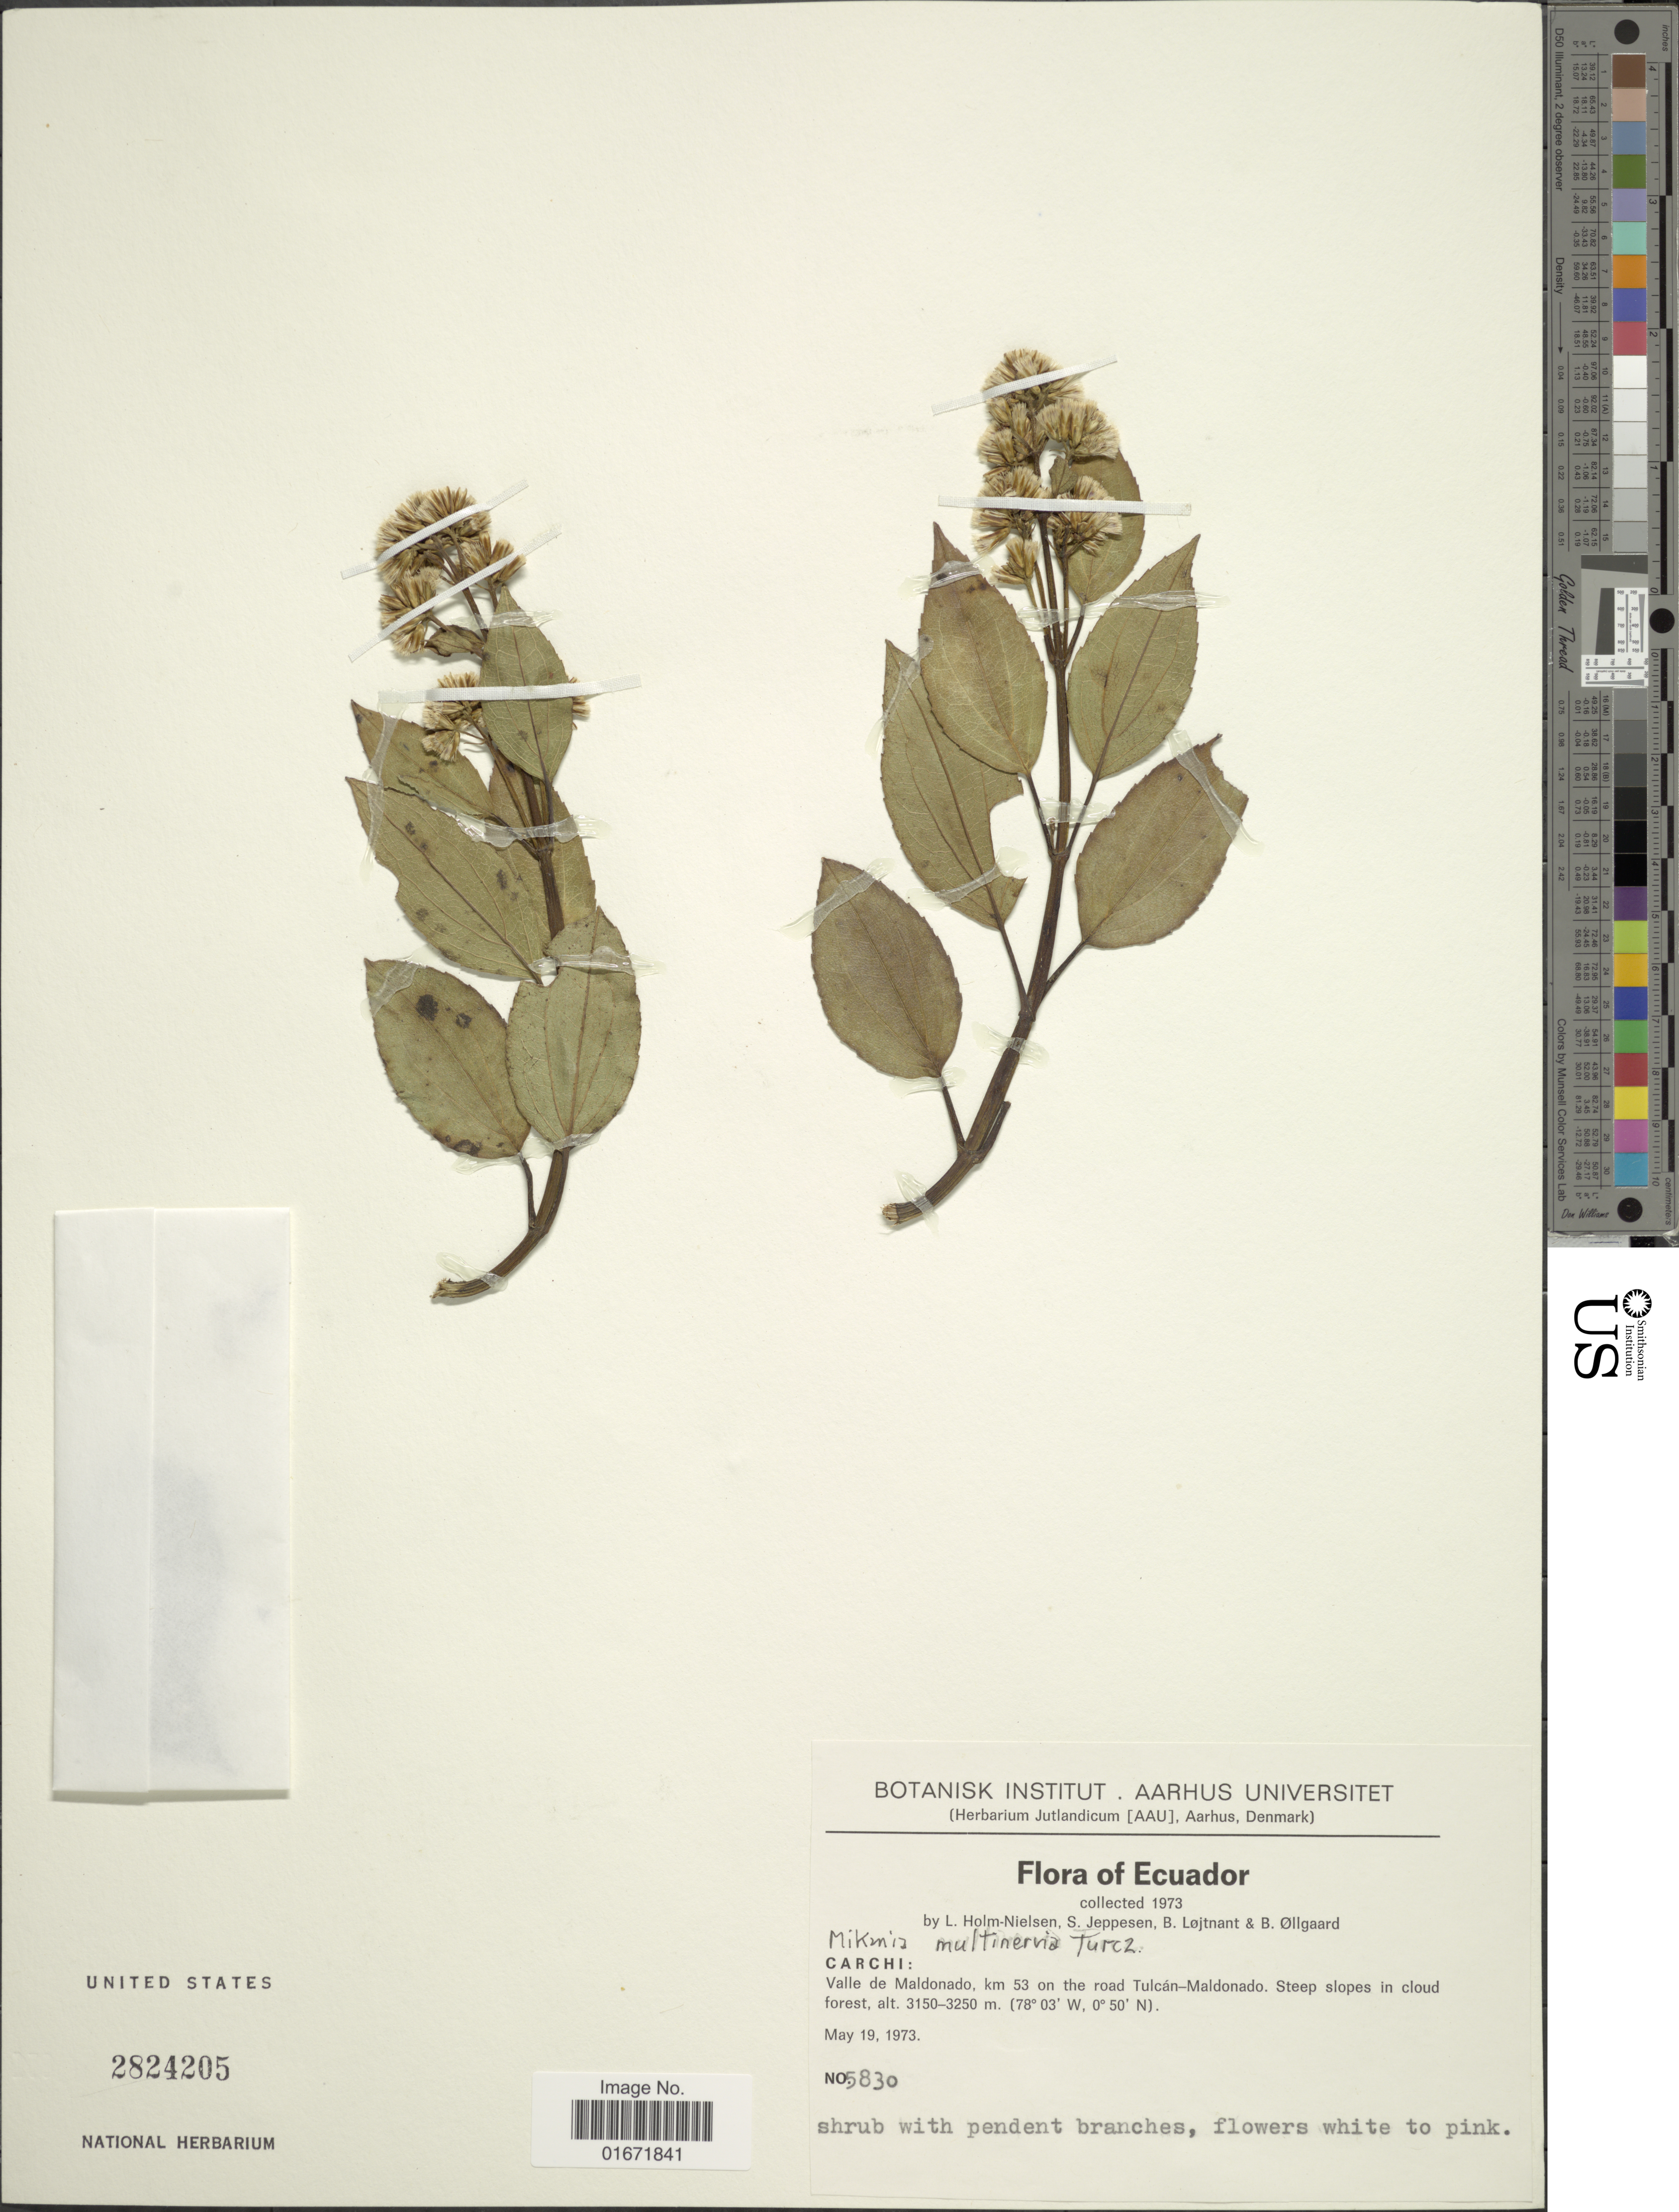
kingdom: Plantae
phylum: Tracheophyta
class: Magnoliopsida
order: Asterales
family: Asteraceae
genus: Mikania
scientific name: Mikania multinervia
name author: Turcz.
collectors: L. B. Holm-Nielsen, S. Jeppesen, B. Löjtnant & B. Øllgaard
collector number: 5830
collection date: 1973-05-19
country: Ecuador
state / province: Carchi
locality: Carchi: Valle de Maldonado, km 53 on the road Tulcán - Maldonado. Steep slopes in cloud forest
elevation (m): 3150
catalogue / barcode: US 2824205